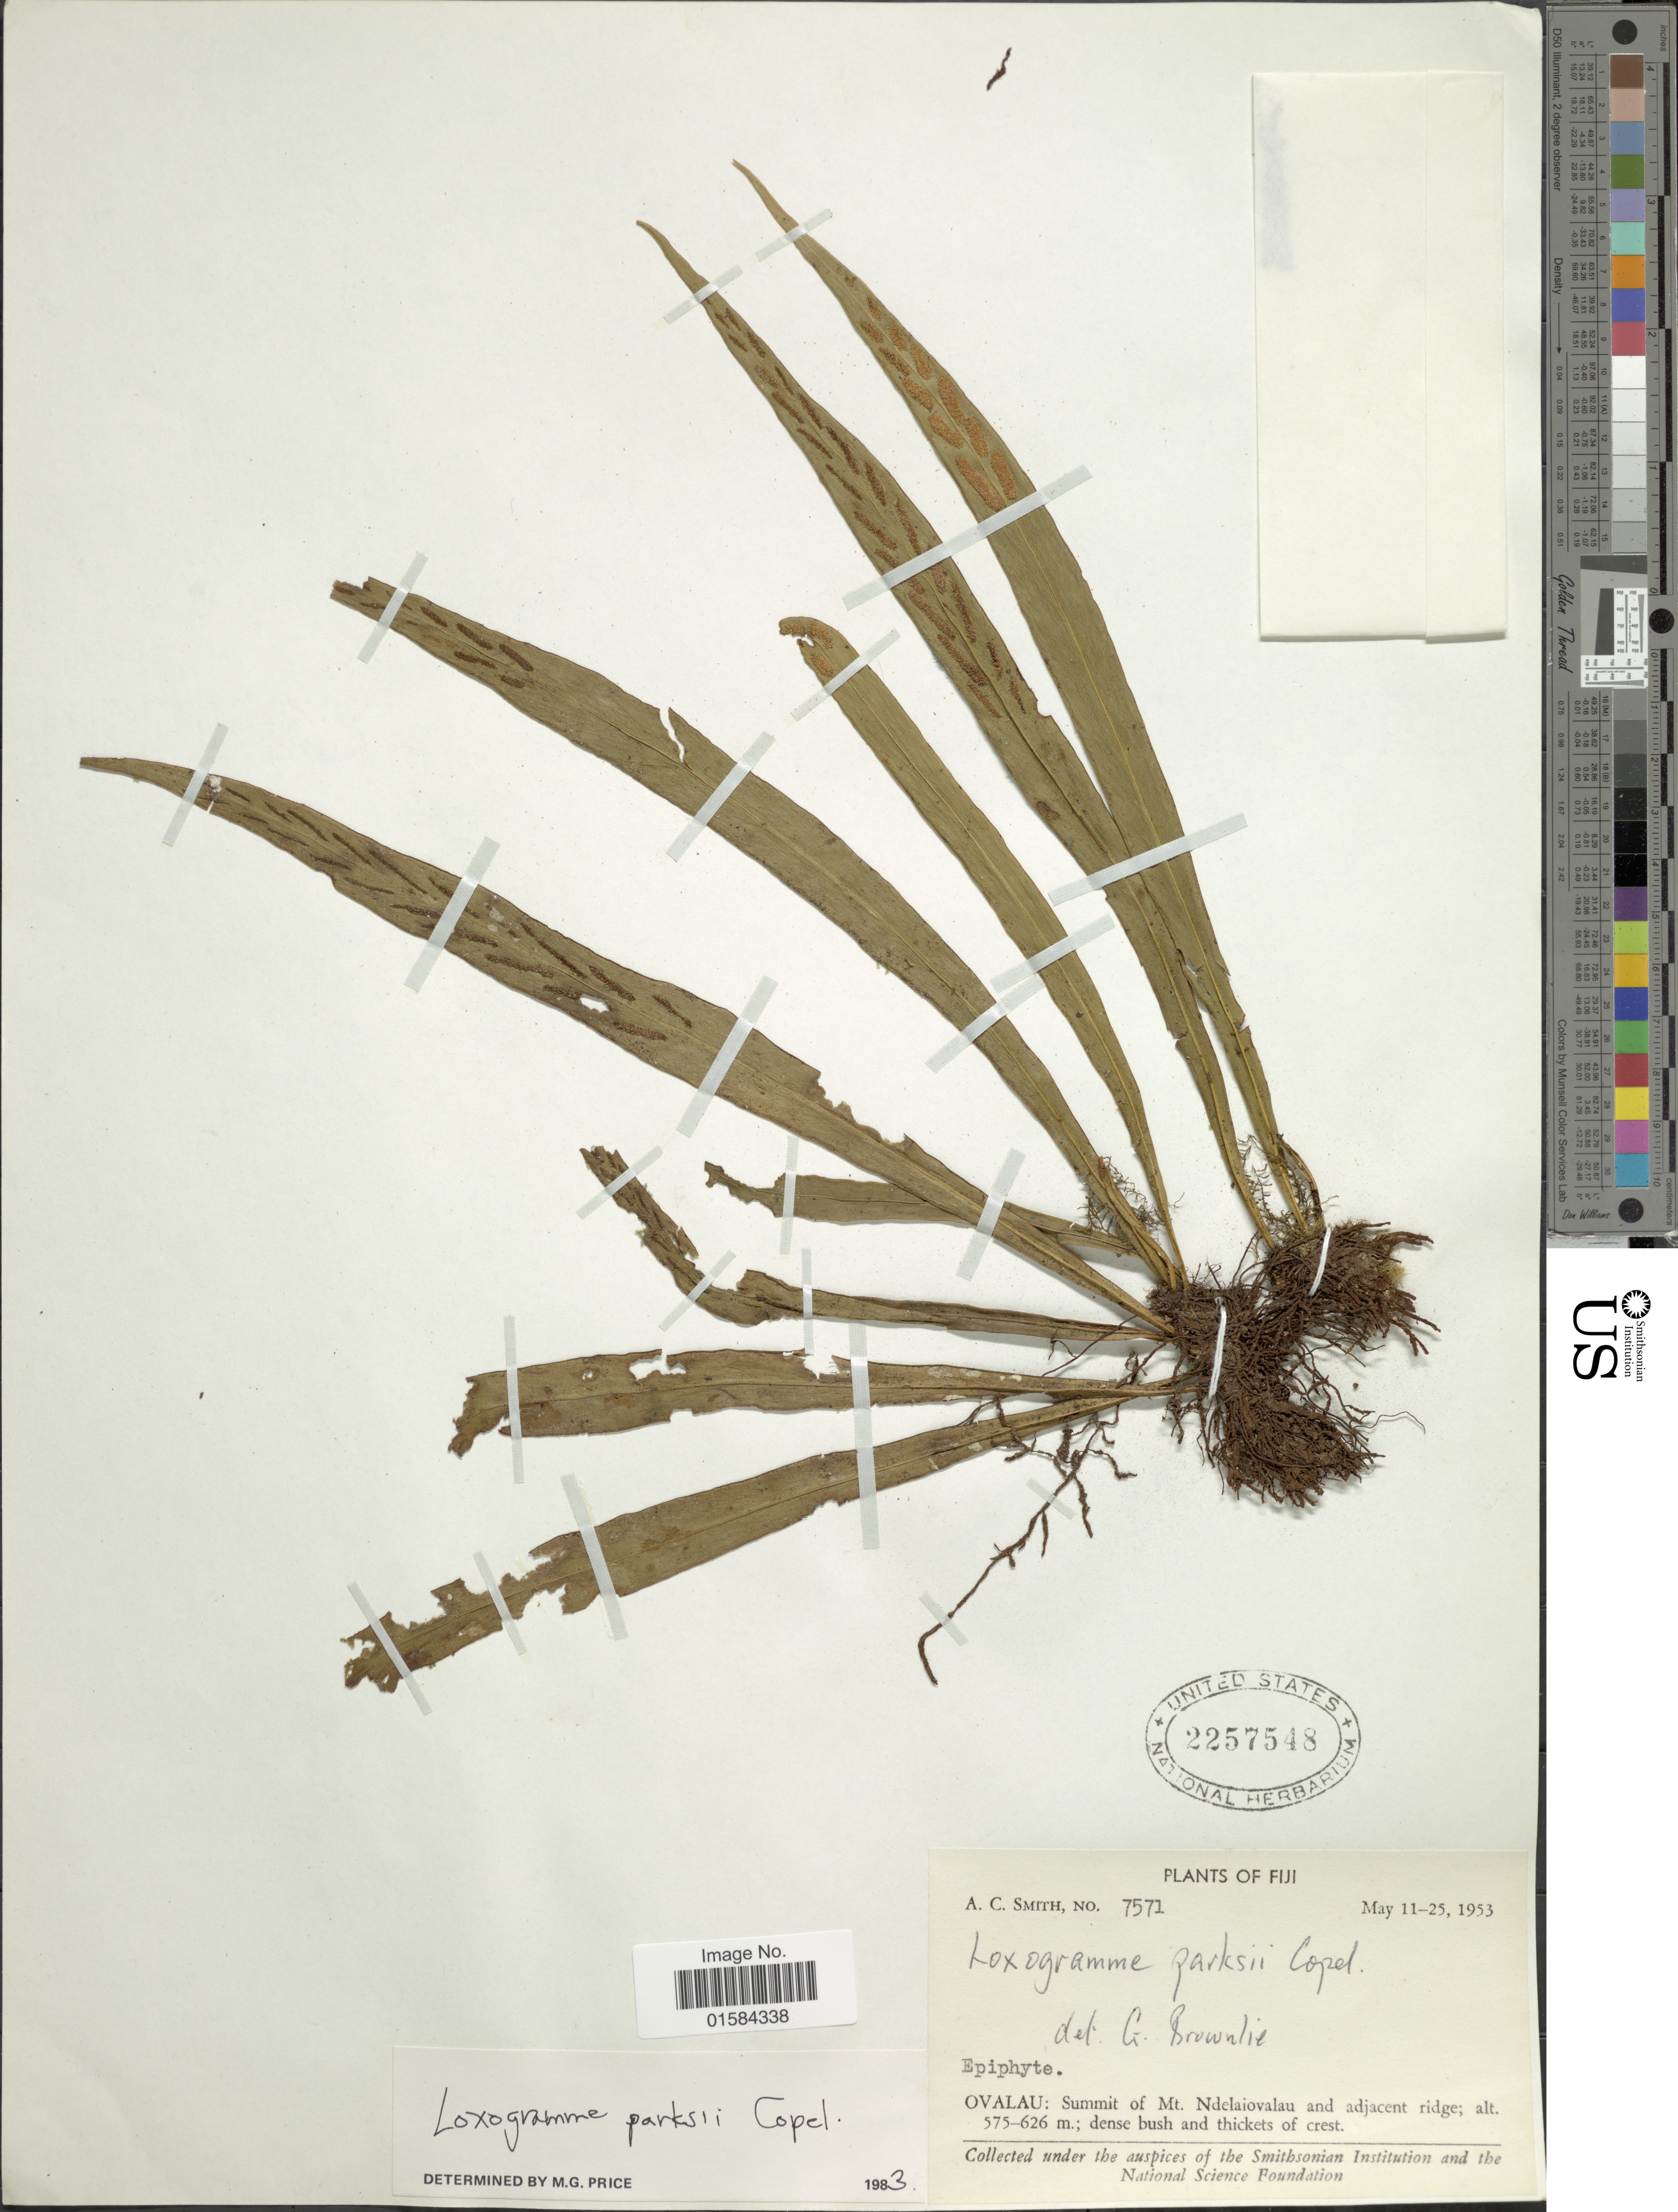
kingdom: Plantae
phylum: Tracheophyta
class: Polypodiopsida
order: Polypodiales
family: Polypodiaceae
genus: Loxogramme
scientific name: Loxogramme parksii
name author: Copel.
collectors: A. C. Smith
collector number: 7571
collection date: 1953-05-11/1953-05-25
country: Fiji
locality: OvalauL summit of Mt. Ndelaiovalau and adjacent ridge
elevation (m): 575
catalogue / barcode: US 2257548